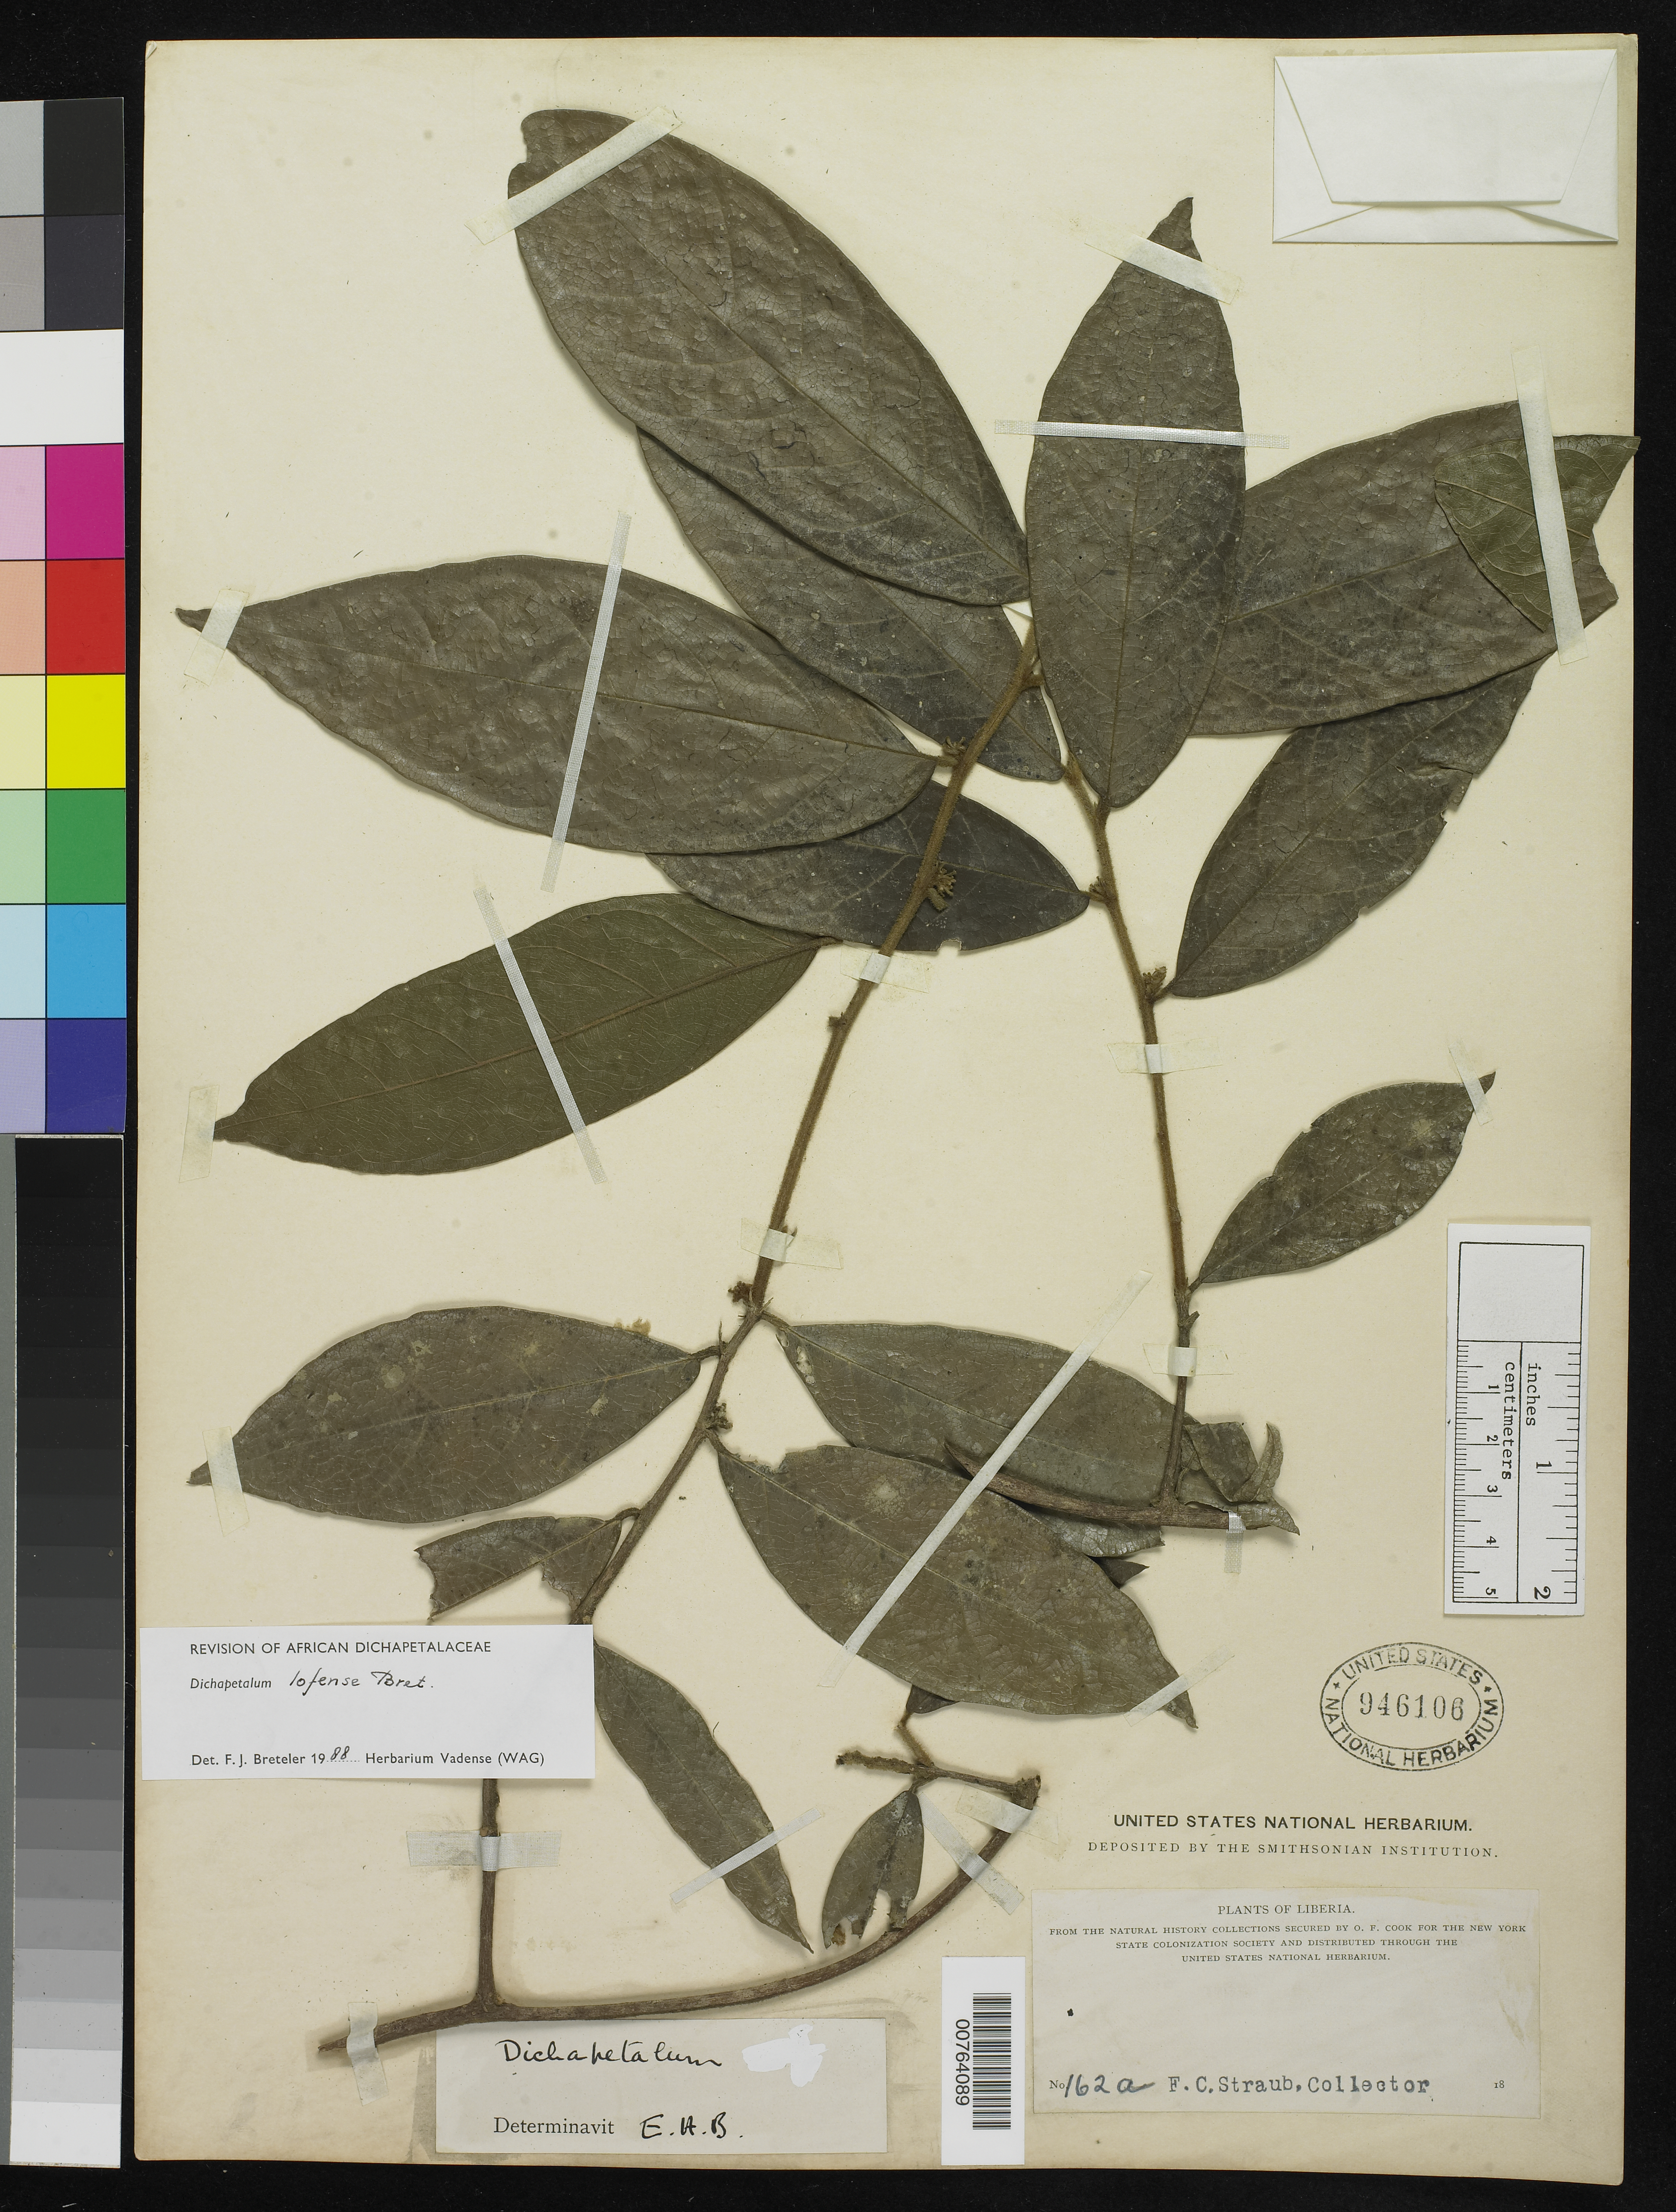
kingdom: Plantae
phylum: Tracheophyta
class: Magnoliopsida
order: Malpighiales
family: Dichapetalaceae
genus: Dichapetalum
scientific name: Dichapetalum lofense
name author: Breteler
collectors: F. Straub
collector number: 162A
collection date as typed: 18--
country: Liberia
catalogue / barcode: US 946106